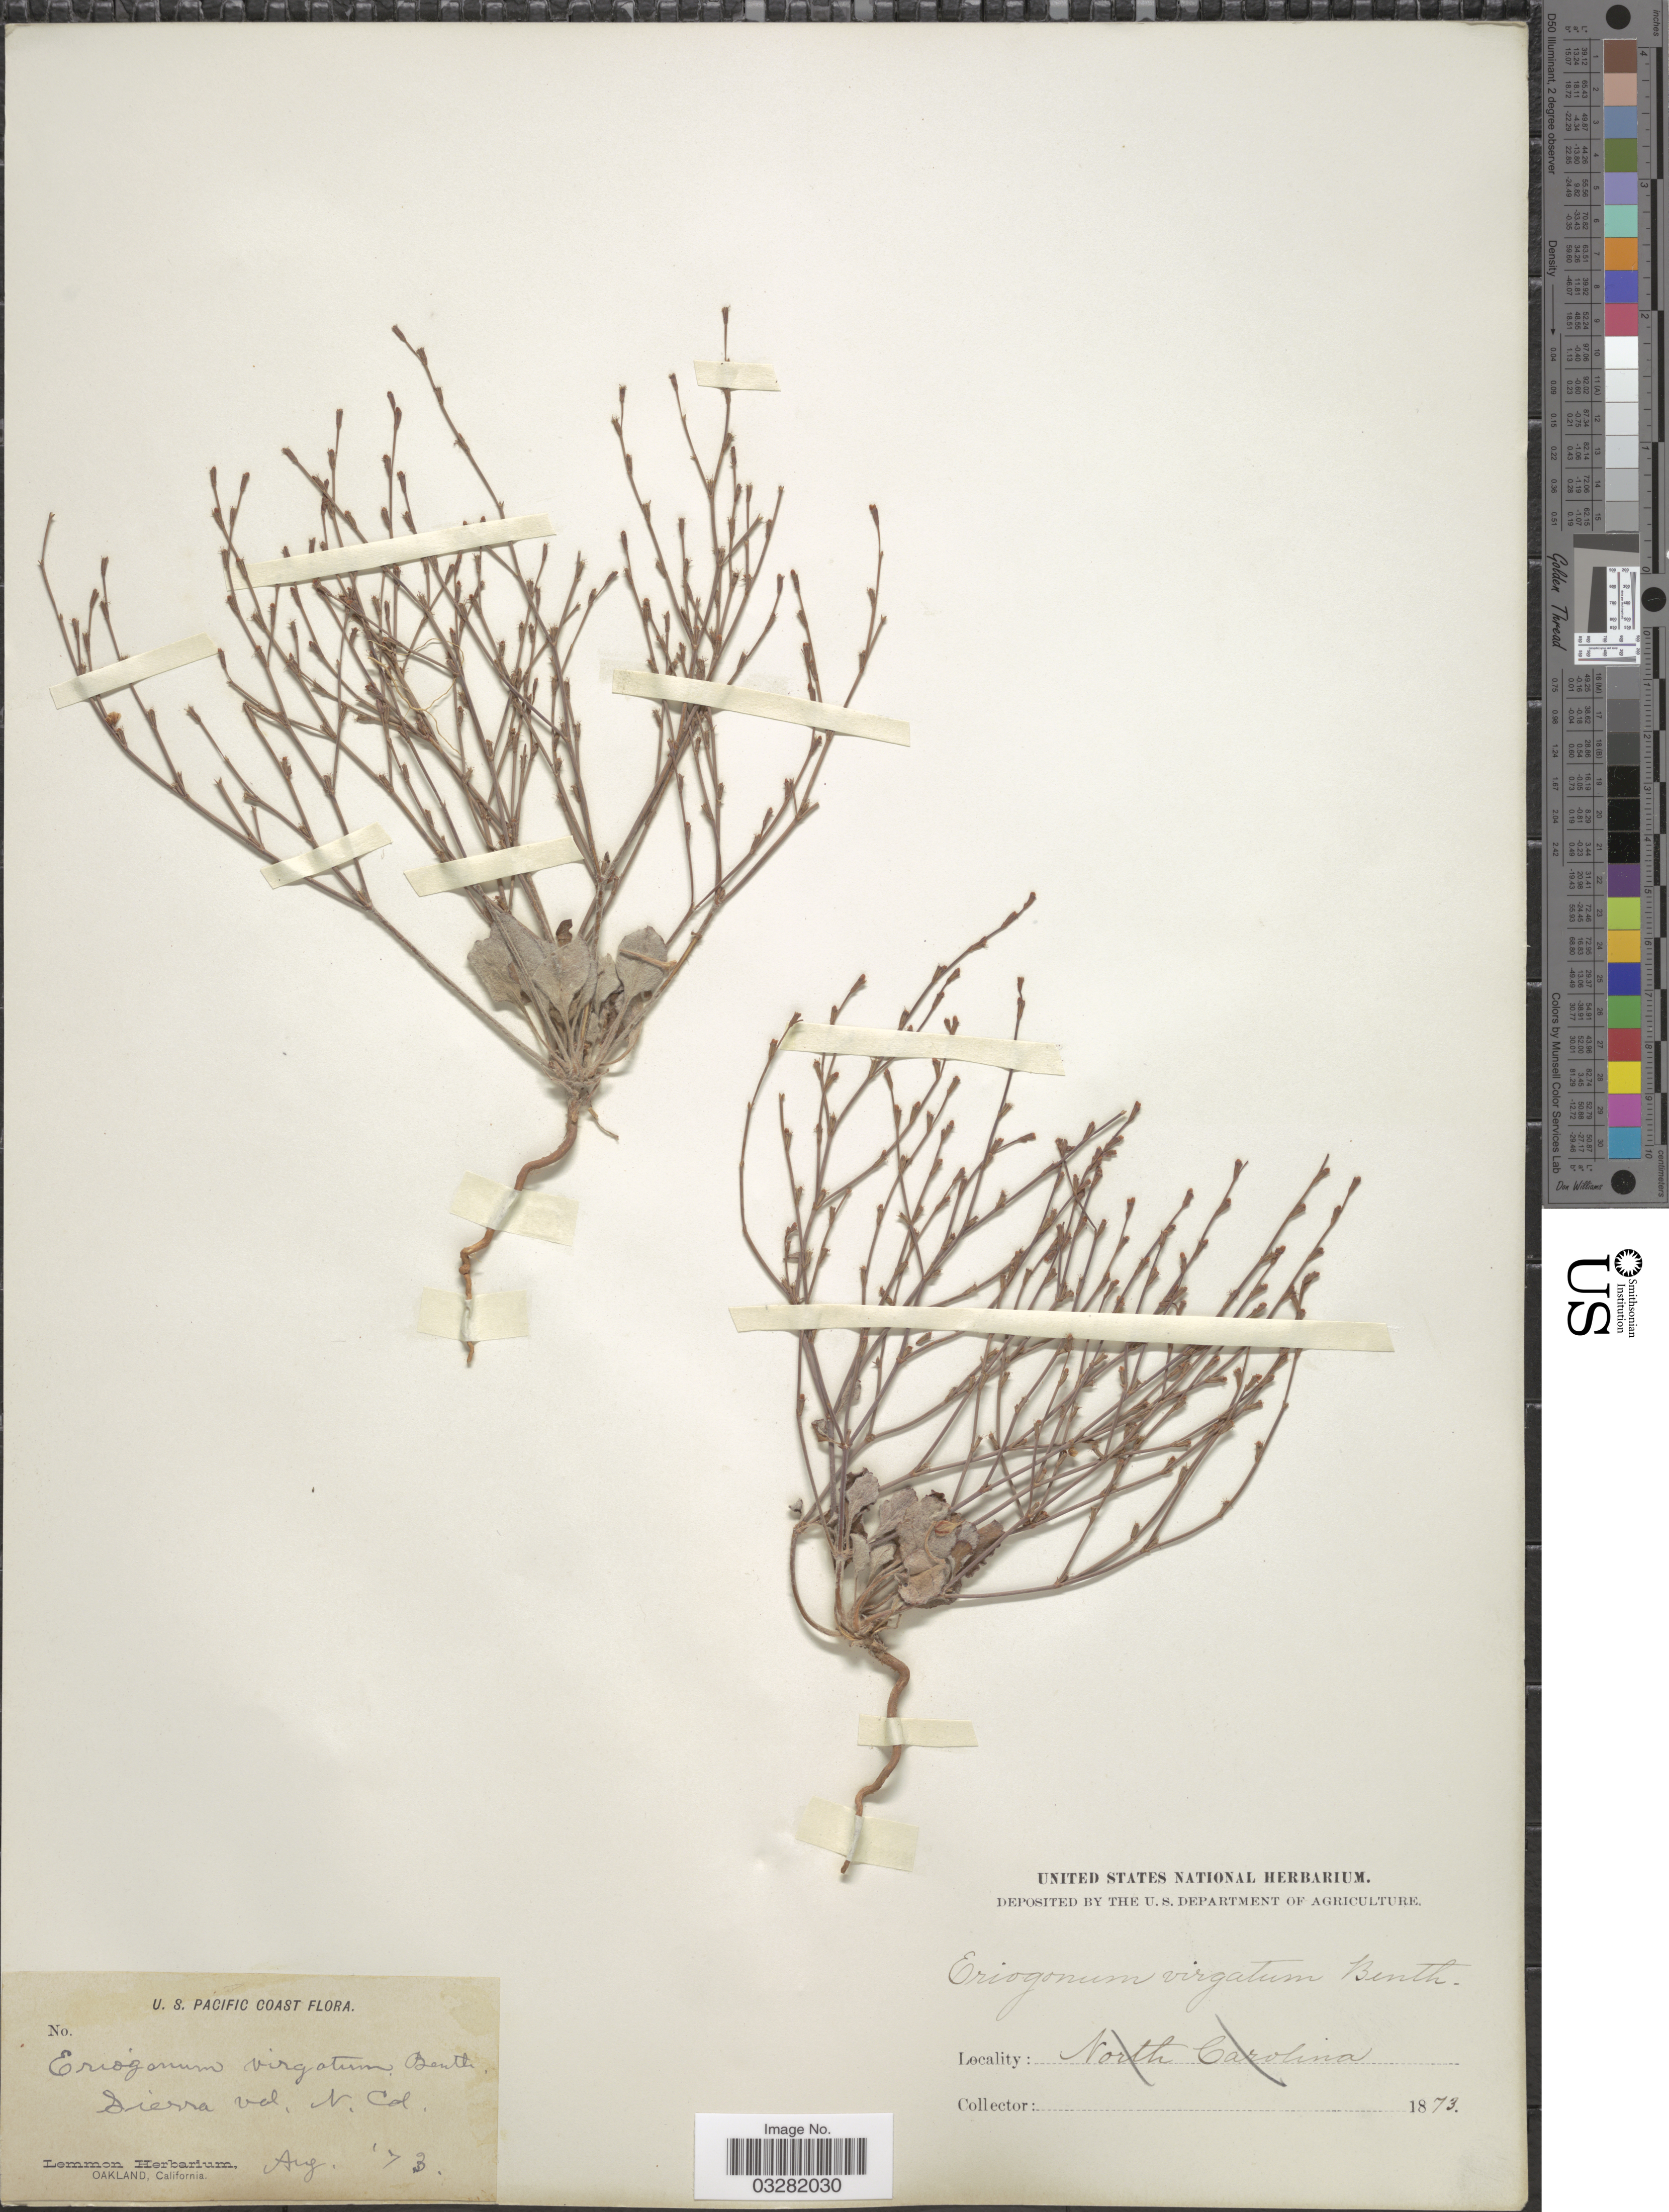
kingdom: Plantae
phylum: Tracheophyta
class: Magnoliopsida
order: Caryophyllales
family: Polygonaceae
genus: Eriogonum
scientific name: Eriogonum vimineum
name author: Douglas ex Benth.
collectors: ex herb. Lemmon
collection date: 1873-08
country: United States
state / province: North Carolina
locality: U.S. Pacific Coast. Sierra Val.